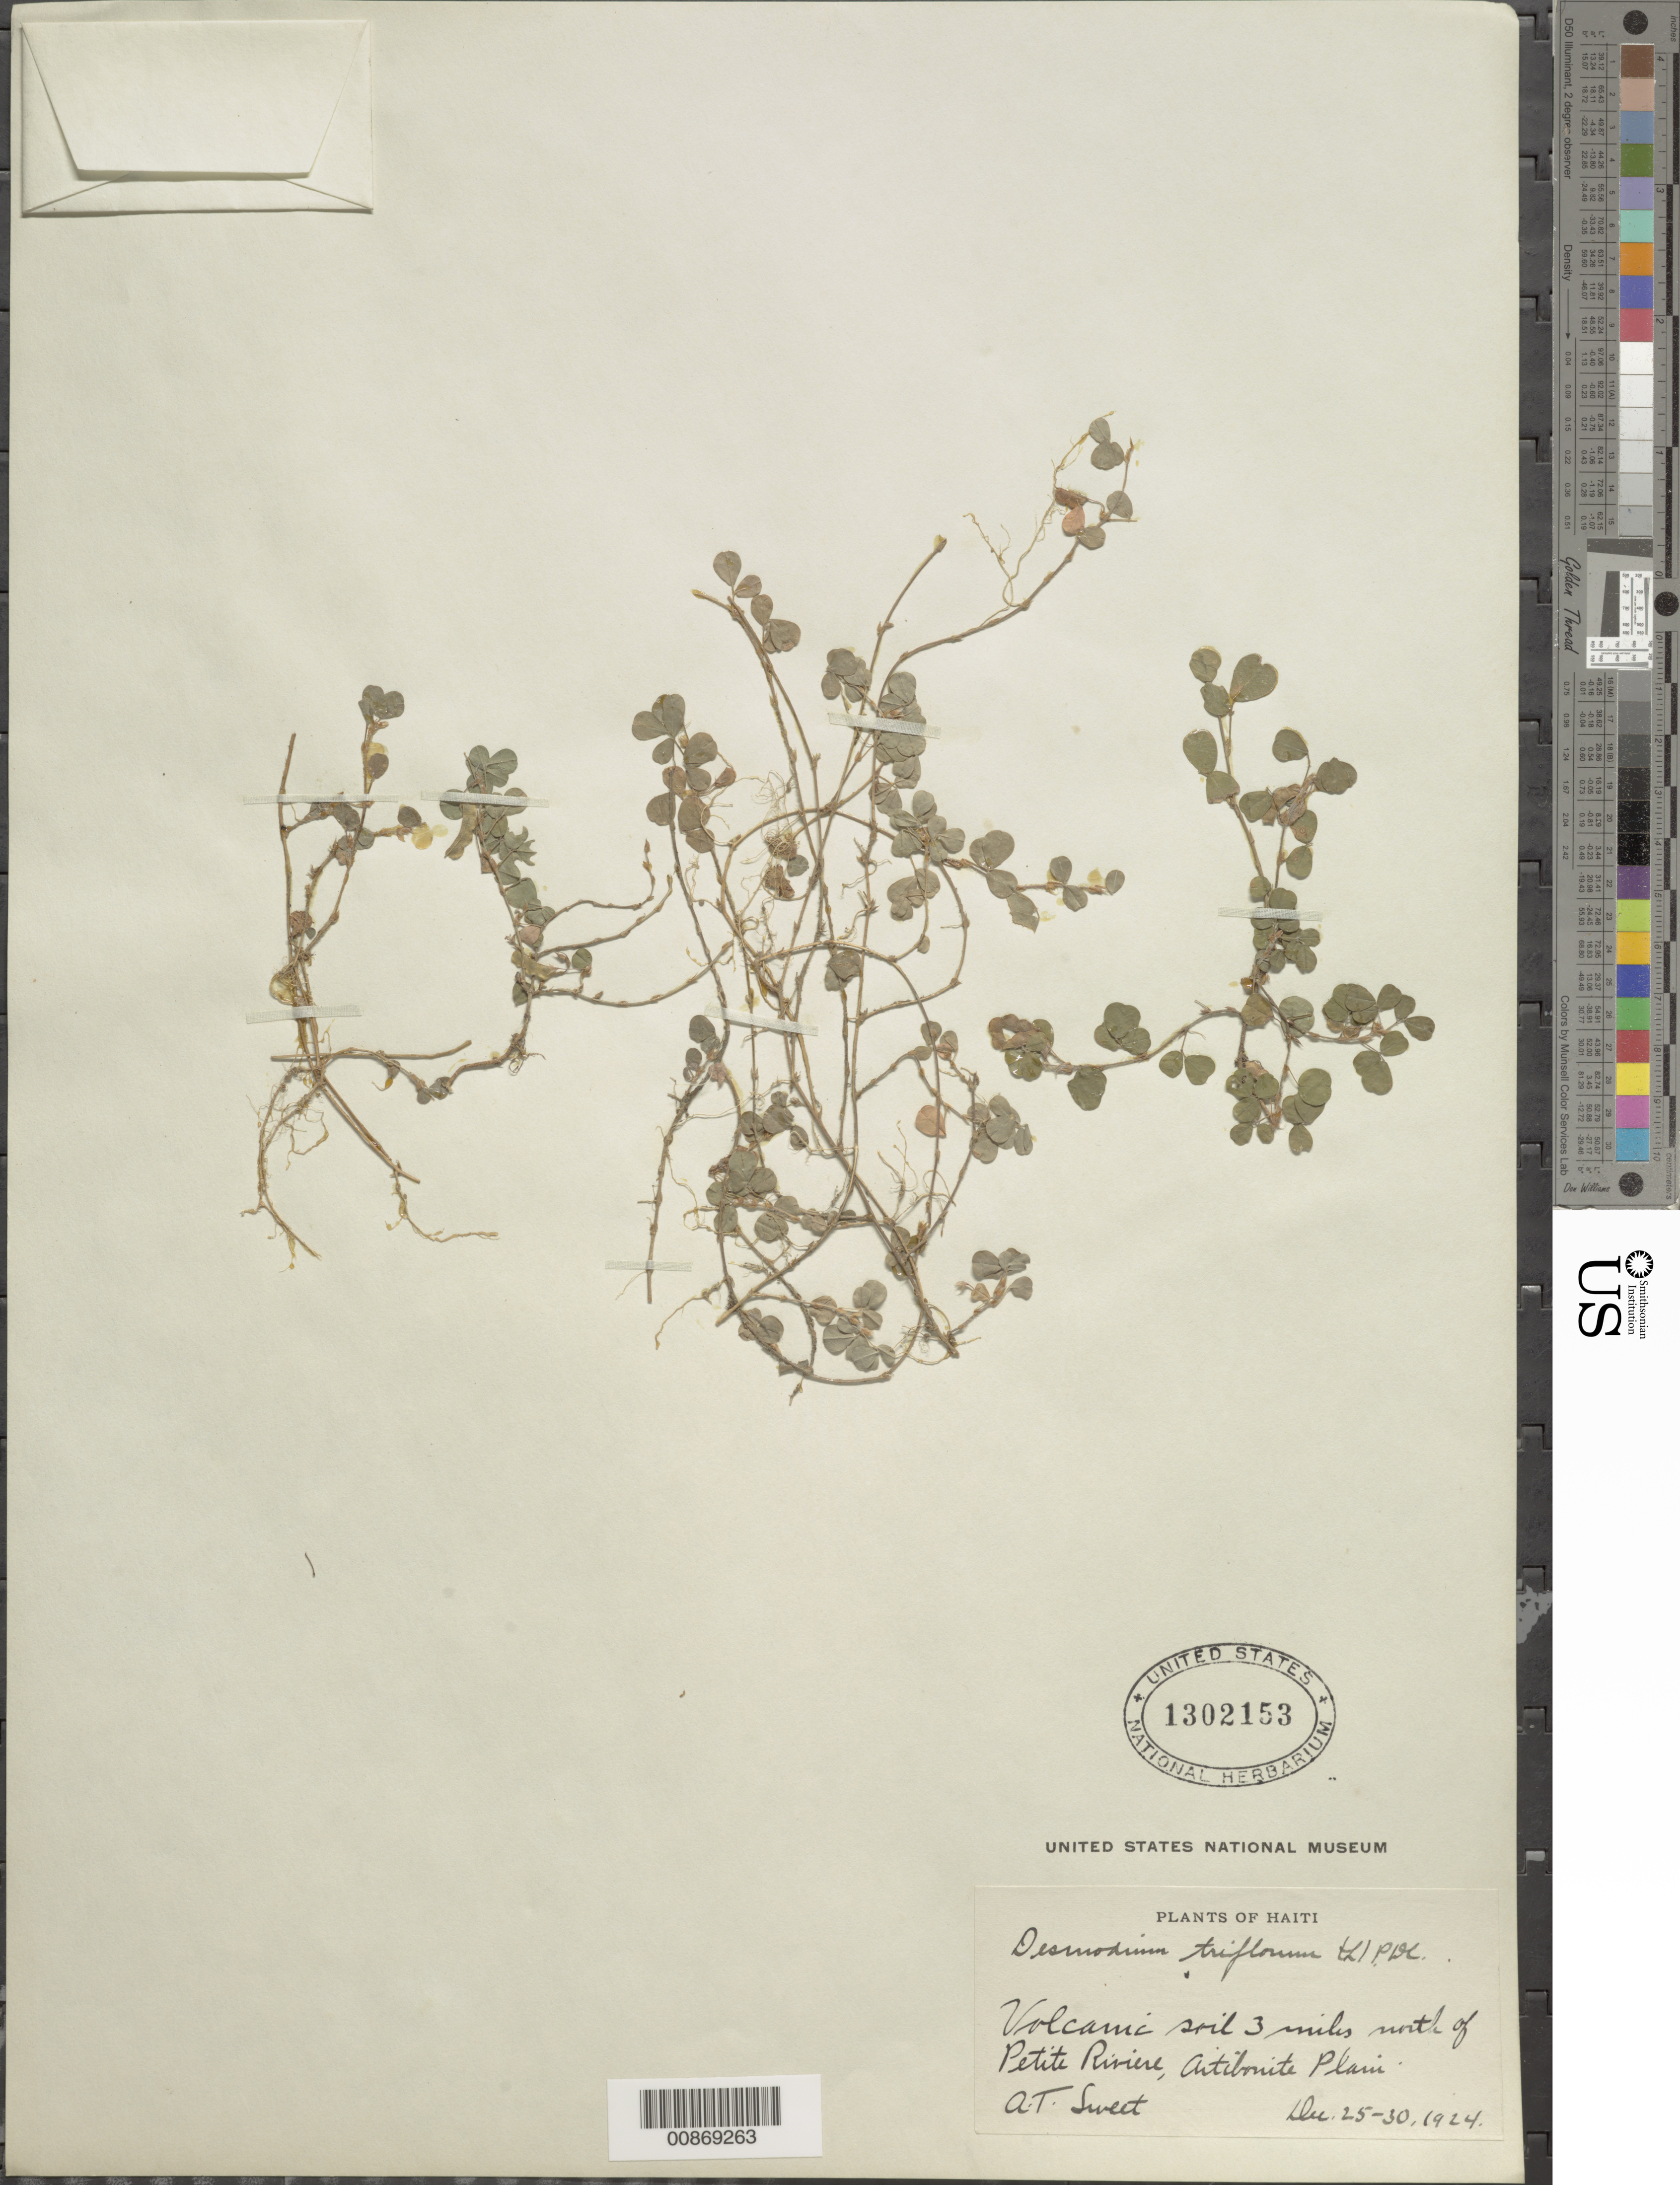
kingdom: Plantae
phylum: Tracheophyta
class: Magnoliopsida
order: Fabales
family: Fabaceae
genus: Grona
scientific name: Grona triflora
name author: (L.) H. Ohashi & K. Ohashi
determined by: Strong, Mark T., (BOT), Smithsonian Institution - National Museum of Natural History (UNITED STATES)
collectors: A. T. Sweet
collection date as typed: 25 Dec 1924 to 30 Dec 1924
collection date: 1924-12-25/1924-12-30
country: Haiti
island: Hispaniola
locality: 3 miles north of Petite Rivière, Artibonite Plain.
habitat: Volcanic soil.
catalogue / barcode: US 1302153